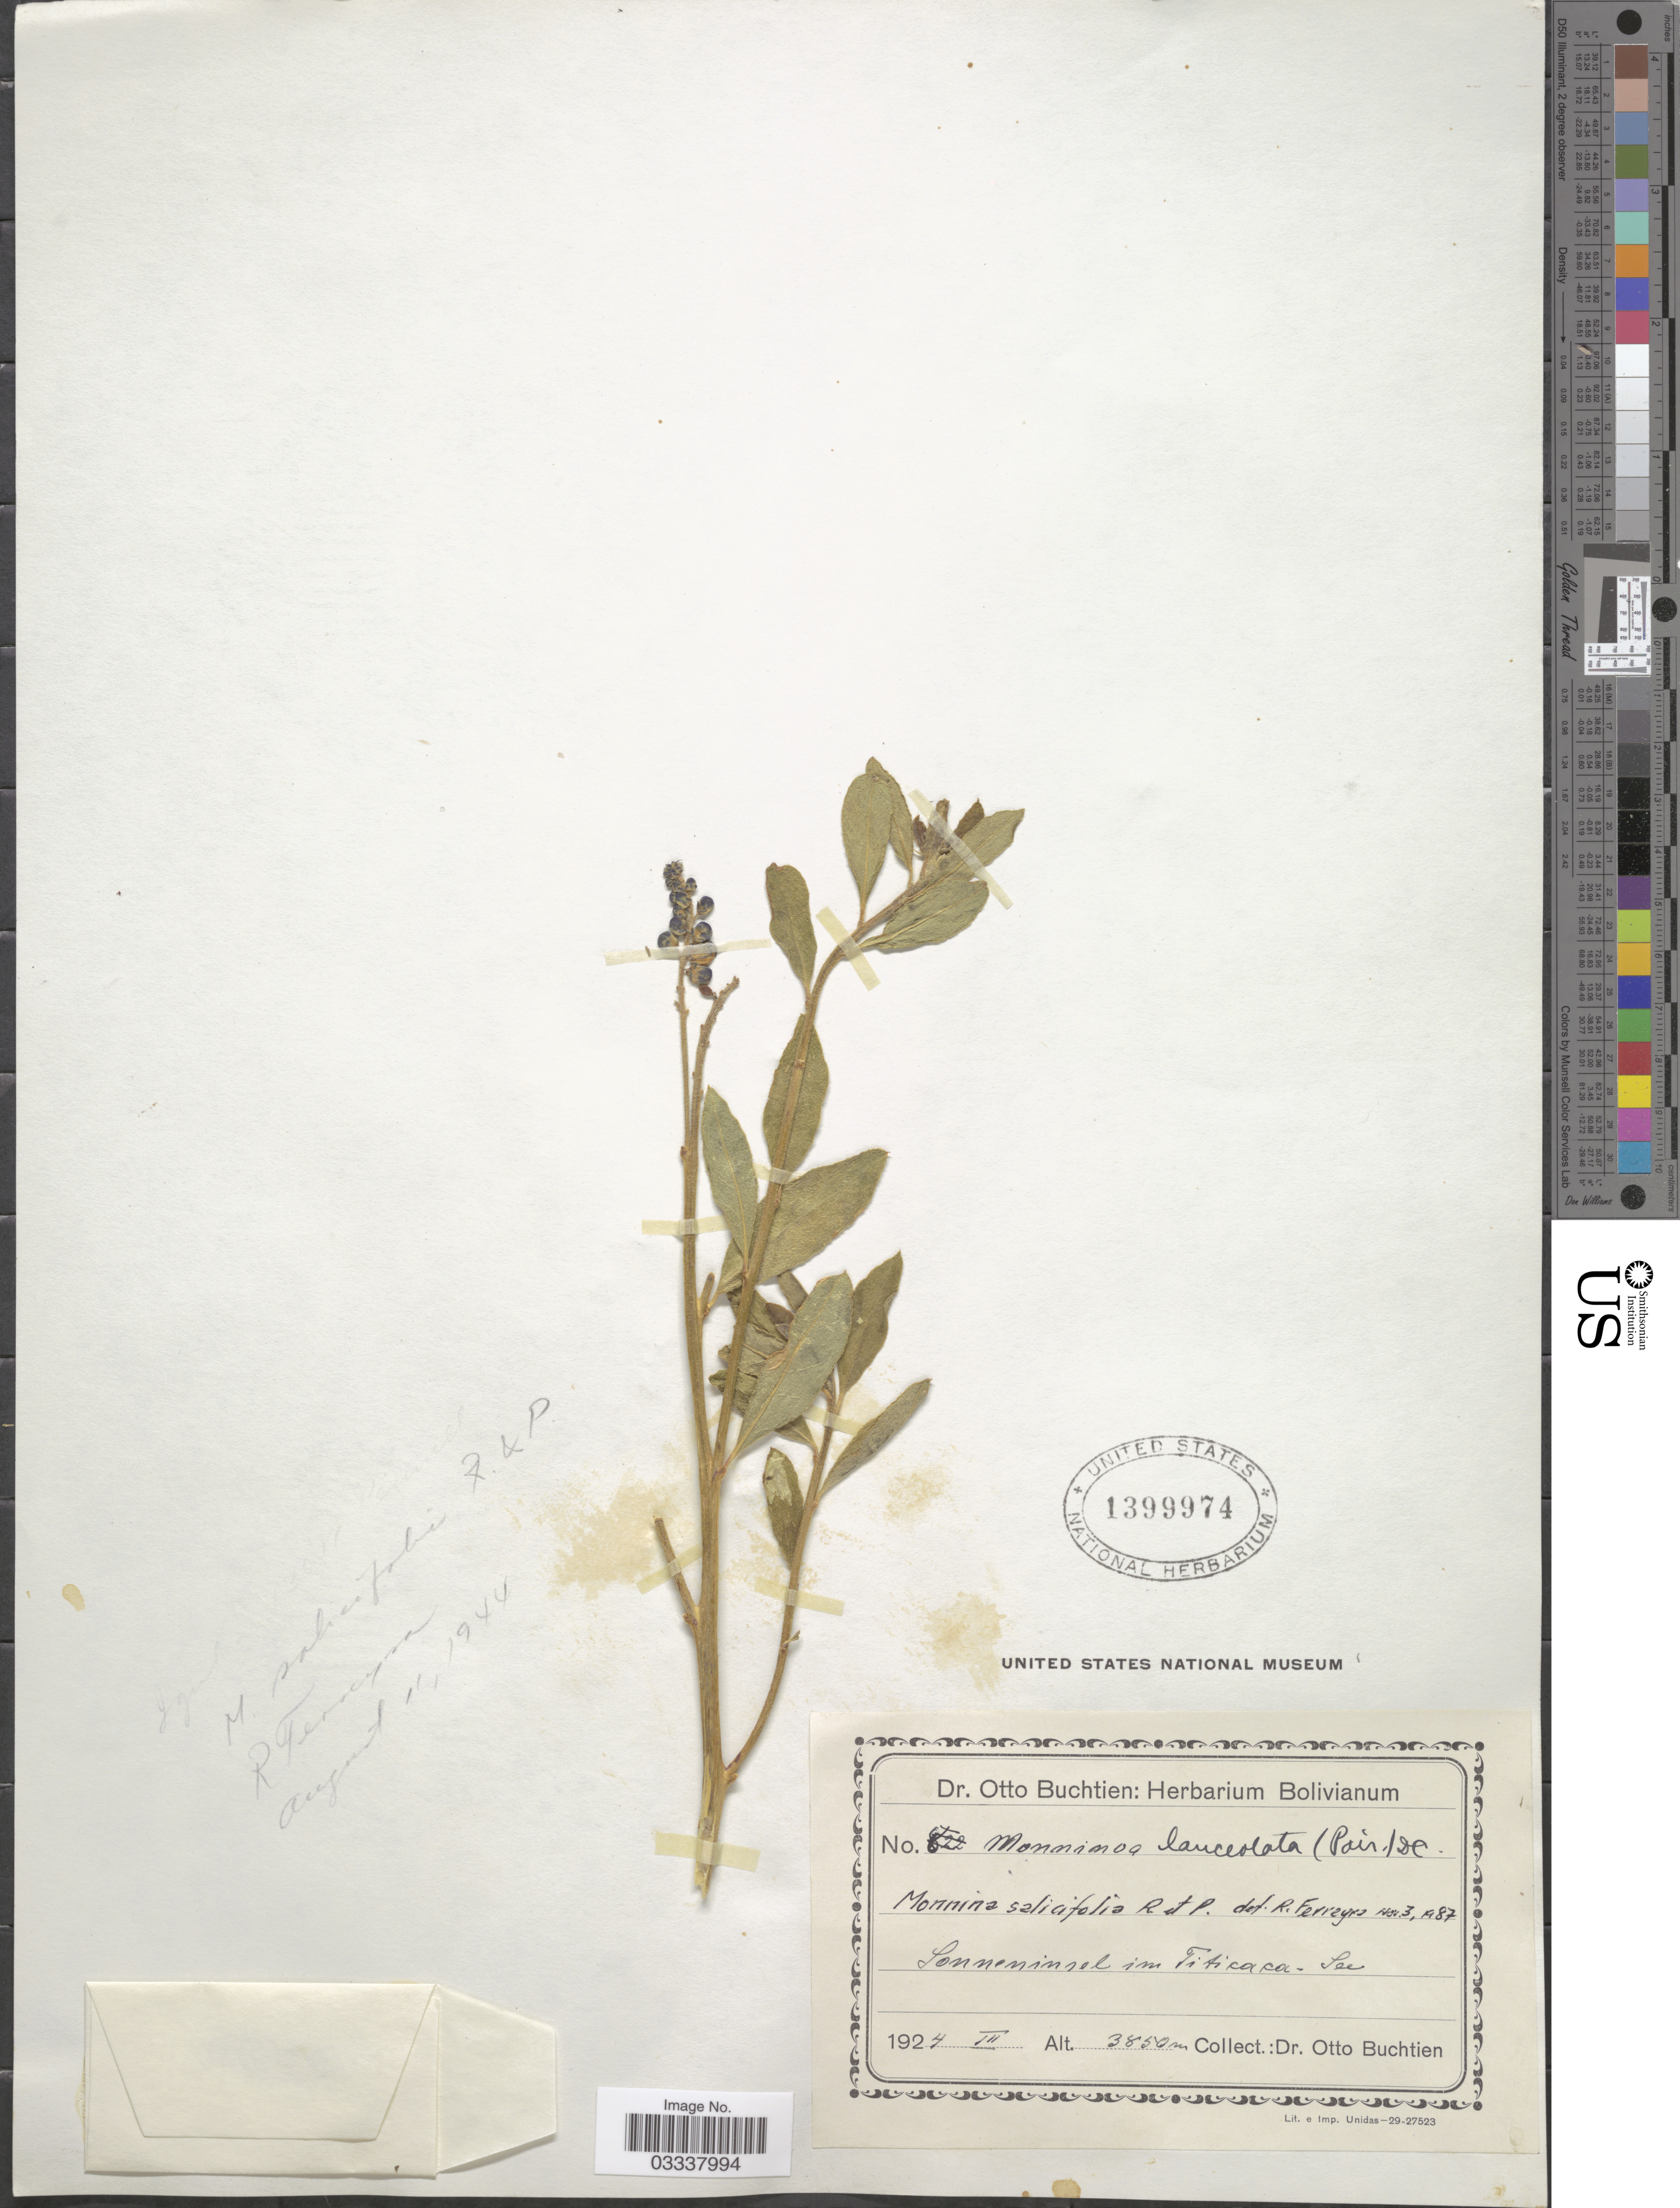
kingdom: Plantae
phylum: Tracheophyta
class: Magnoliopsida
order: Fabales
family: Polygalaceae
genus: Monnina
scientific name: Monnina salicifolia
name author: Ruiz & Pav.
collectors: O. Buchtien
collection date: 1924-03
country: Bolivia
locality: Sonneninsel am Titicaca - See.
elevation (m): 3850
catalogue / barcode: US 1399974